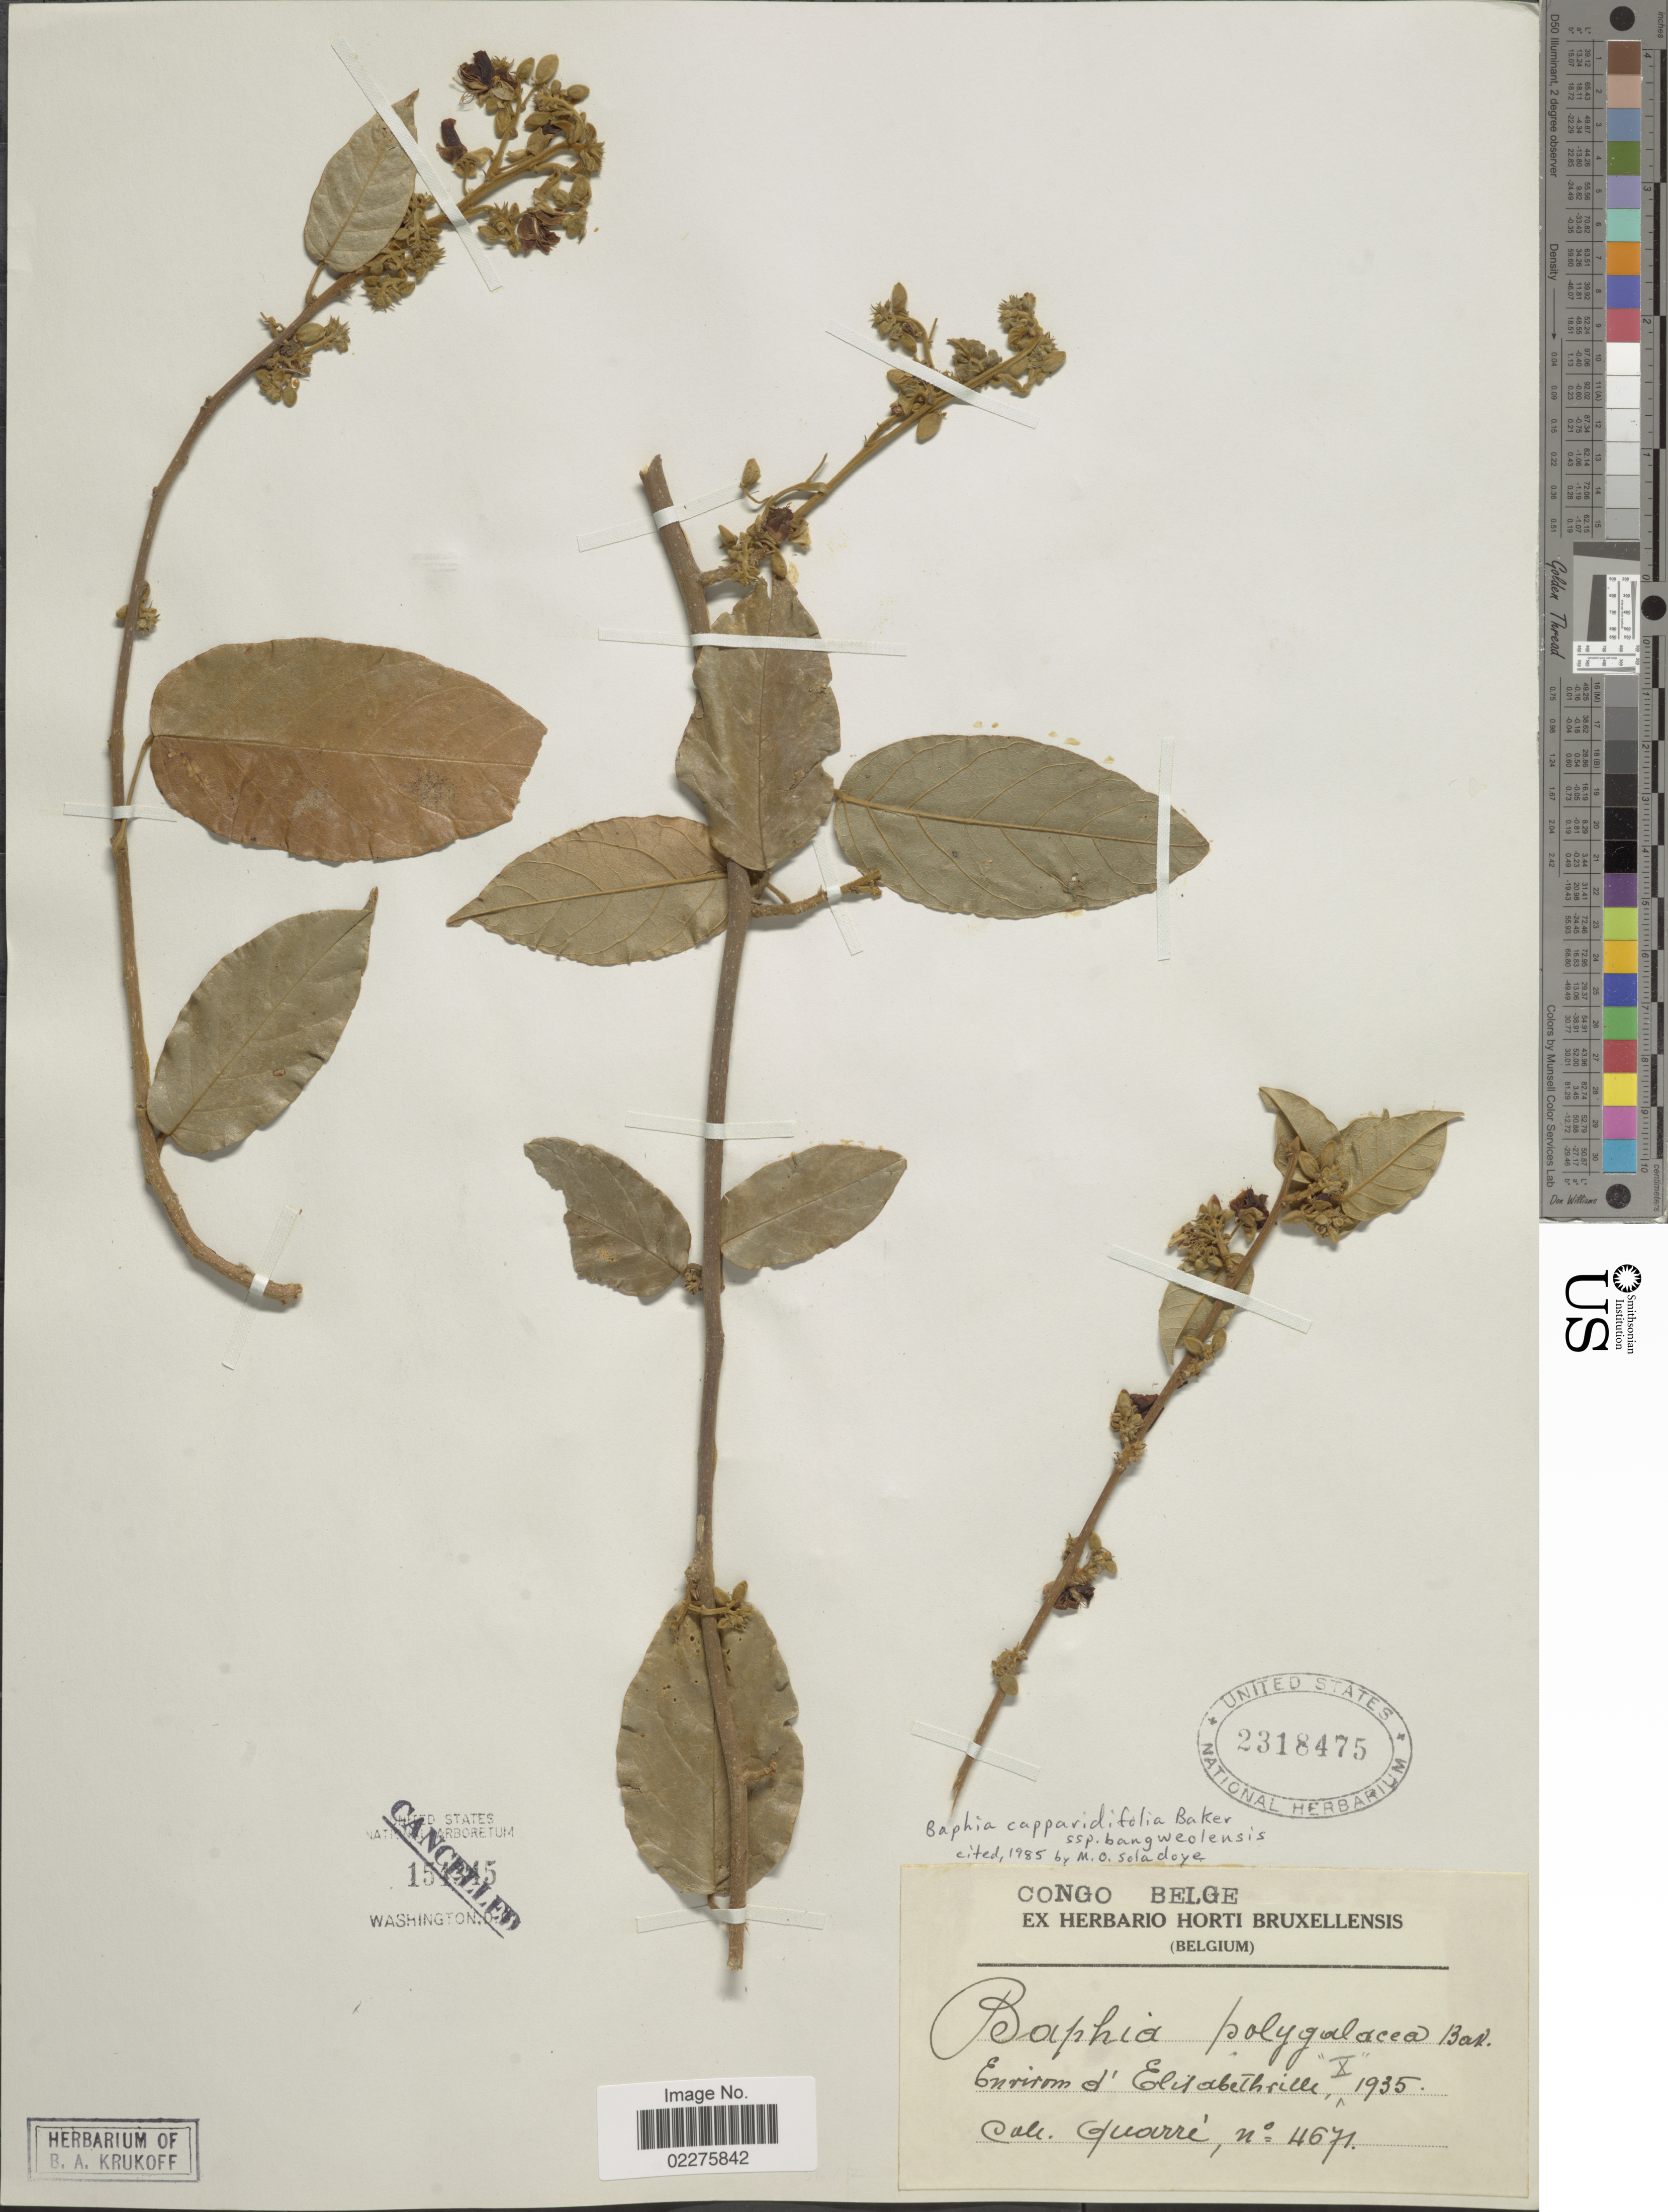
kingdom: Plantae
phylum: Tracheophyta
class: Magnoliopsida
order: Fabales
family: Fabaceae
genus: Baphia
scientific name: Baphia capparidifolia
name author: Baker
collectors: -. Quarre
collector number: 4671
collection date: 1935-10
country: Congo, Democratic Republic of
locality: Congo Belge, envirom d'Elisabethville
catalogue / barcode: US 2318475